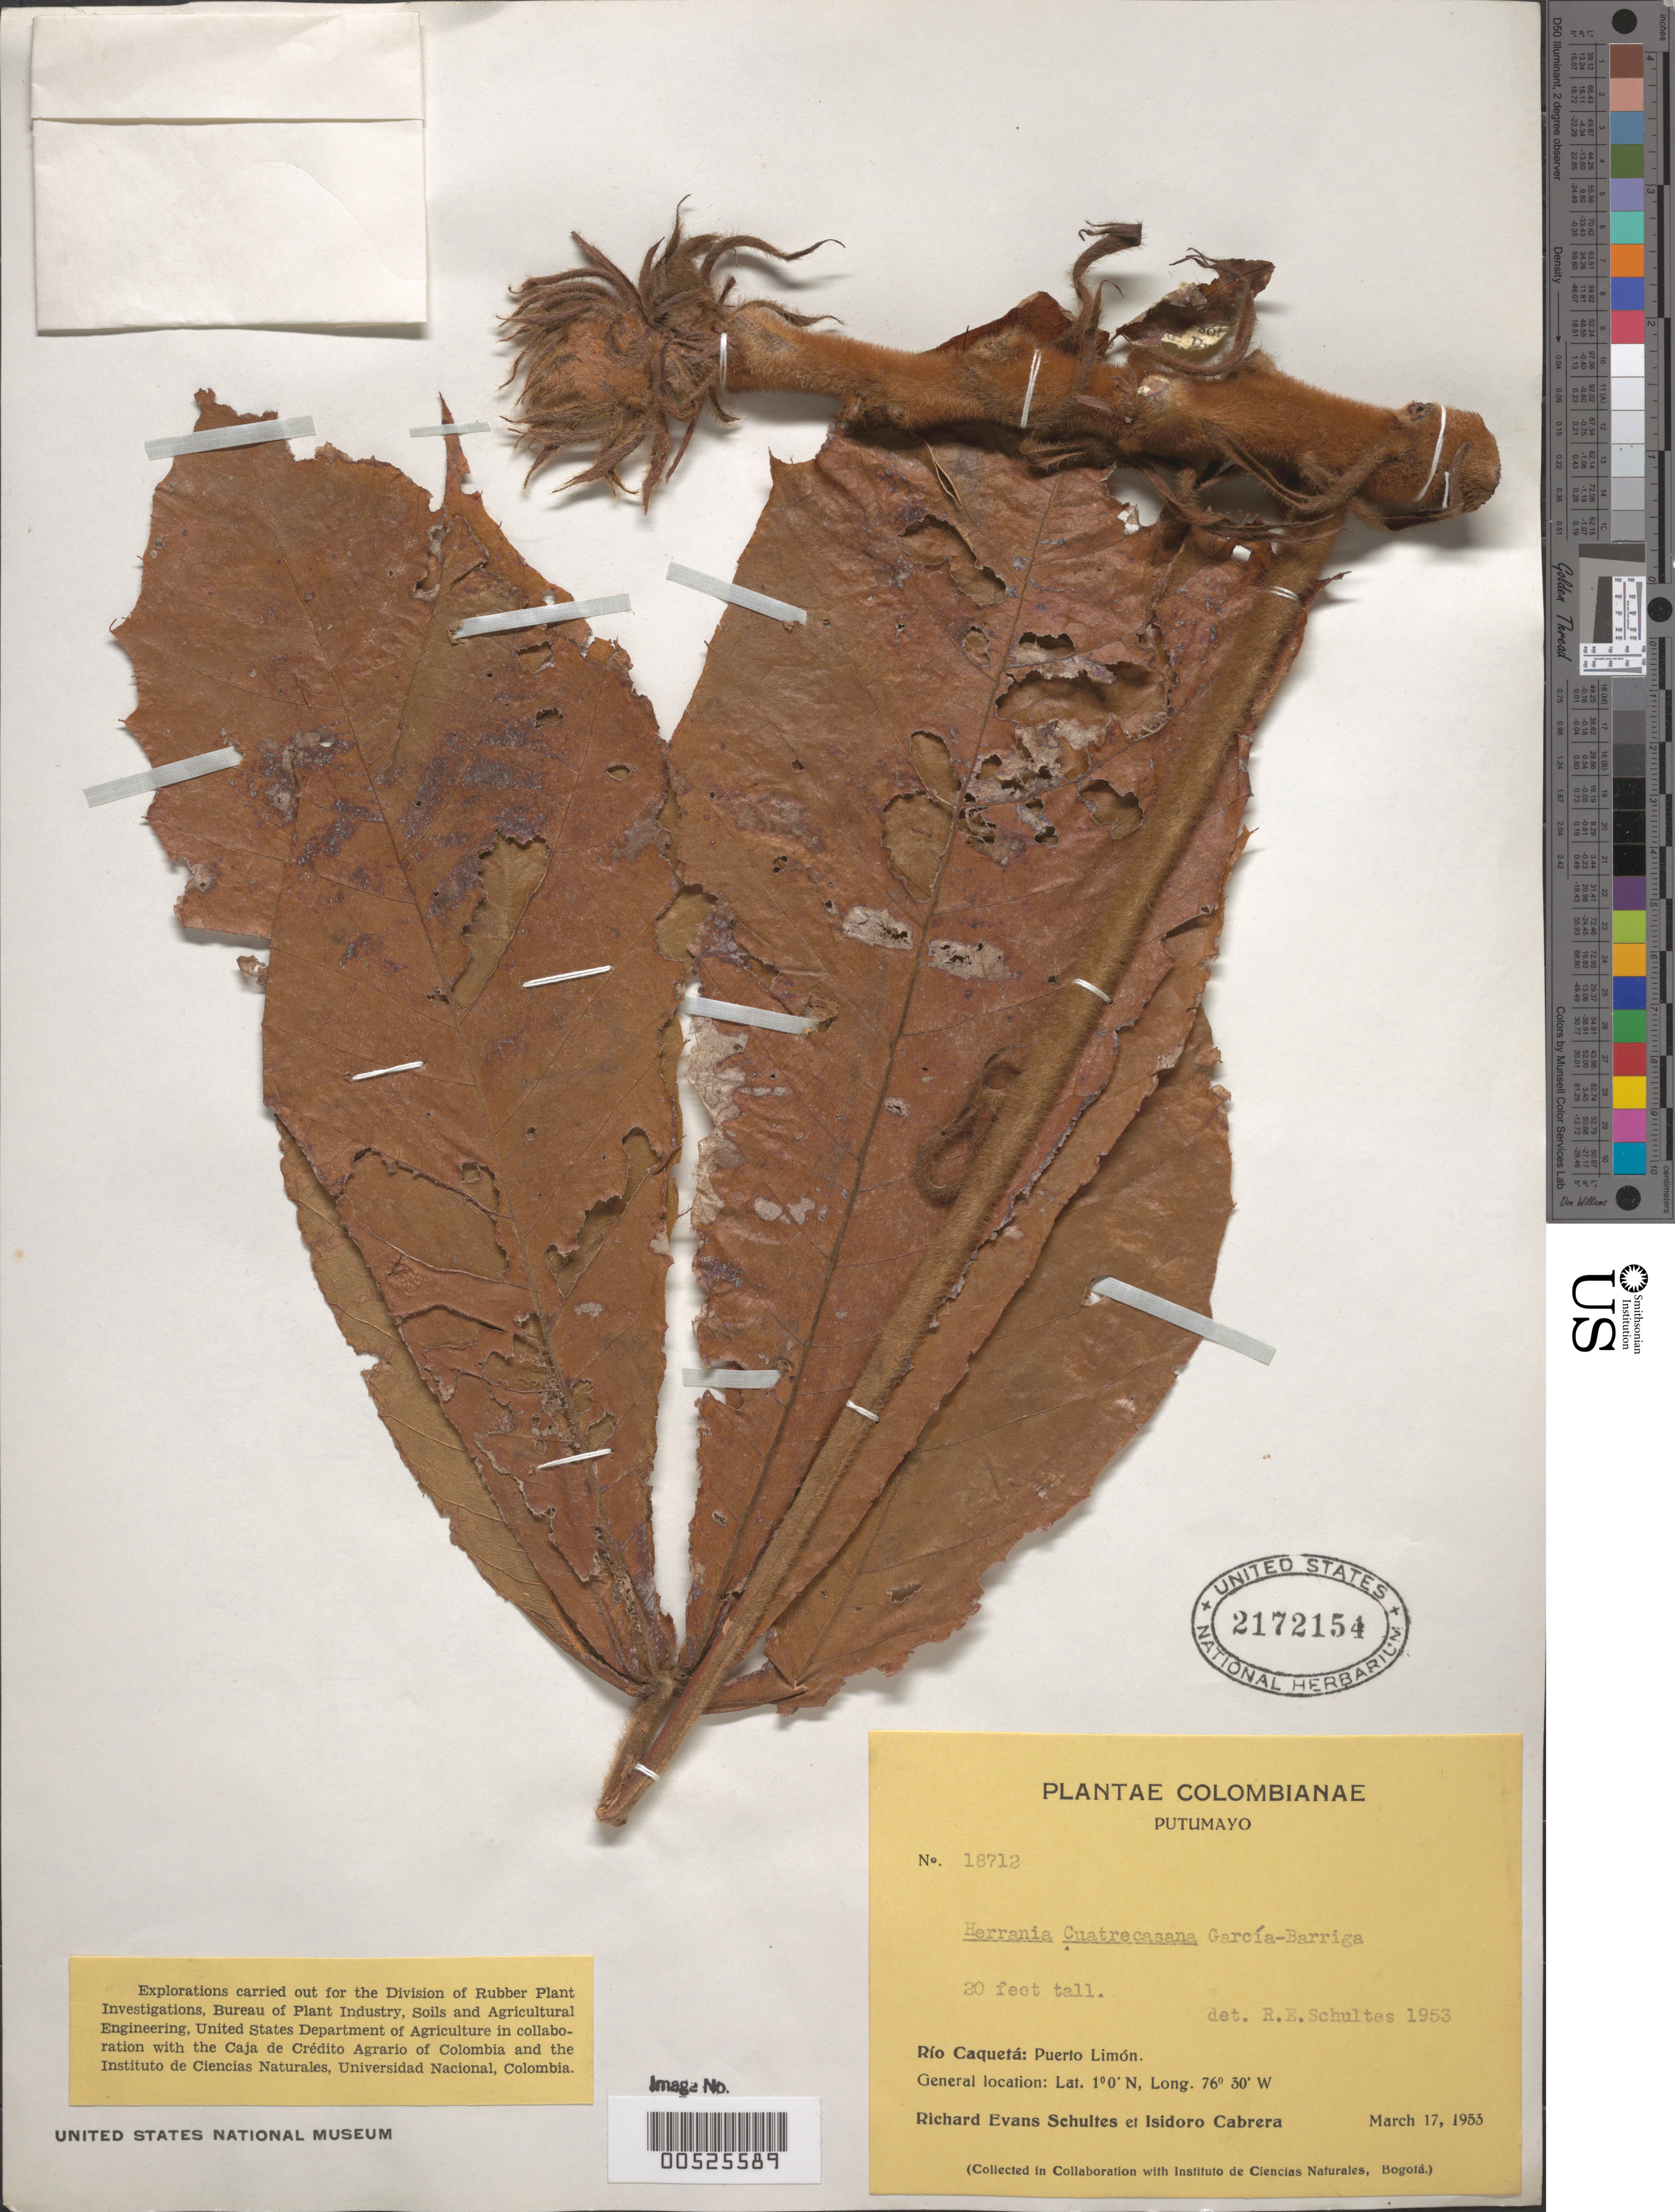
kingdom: Plantae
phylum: Tracheophyta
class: Magnoliopsida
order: Malvales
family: Malvaceae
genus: Herrania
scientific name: Herrania cuatrecasana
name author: García-Barr.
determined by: Schultes, R. E.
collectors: R. E. Schultes & I. Cabrera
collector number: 18712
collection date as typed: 17 Mar 1953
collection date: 1953-03-17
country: Colombia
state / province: Putumayo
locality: Río Caquetá: Puerto Limón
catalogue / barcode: US 2172154